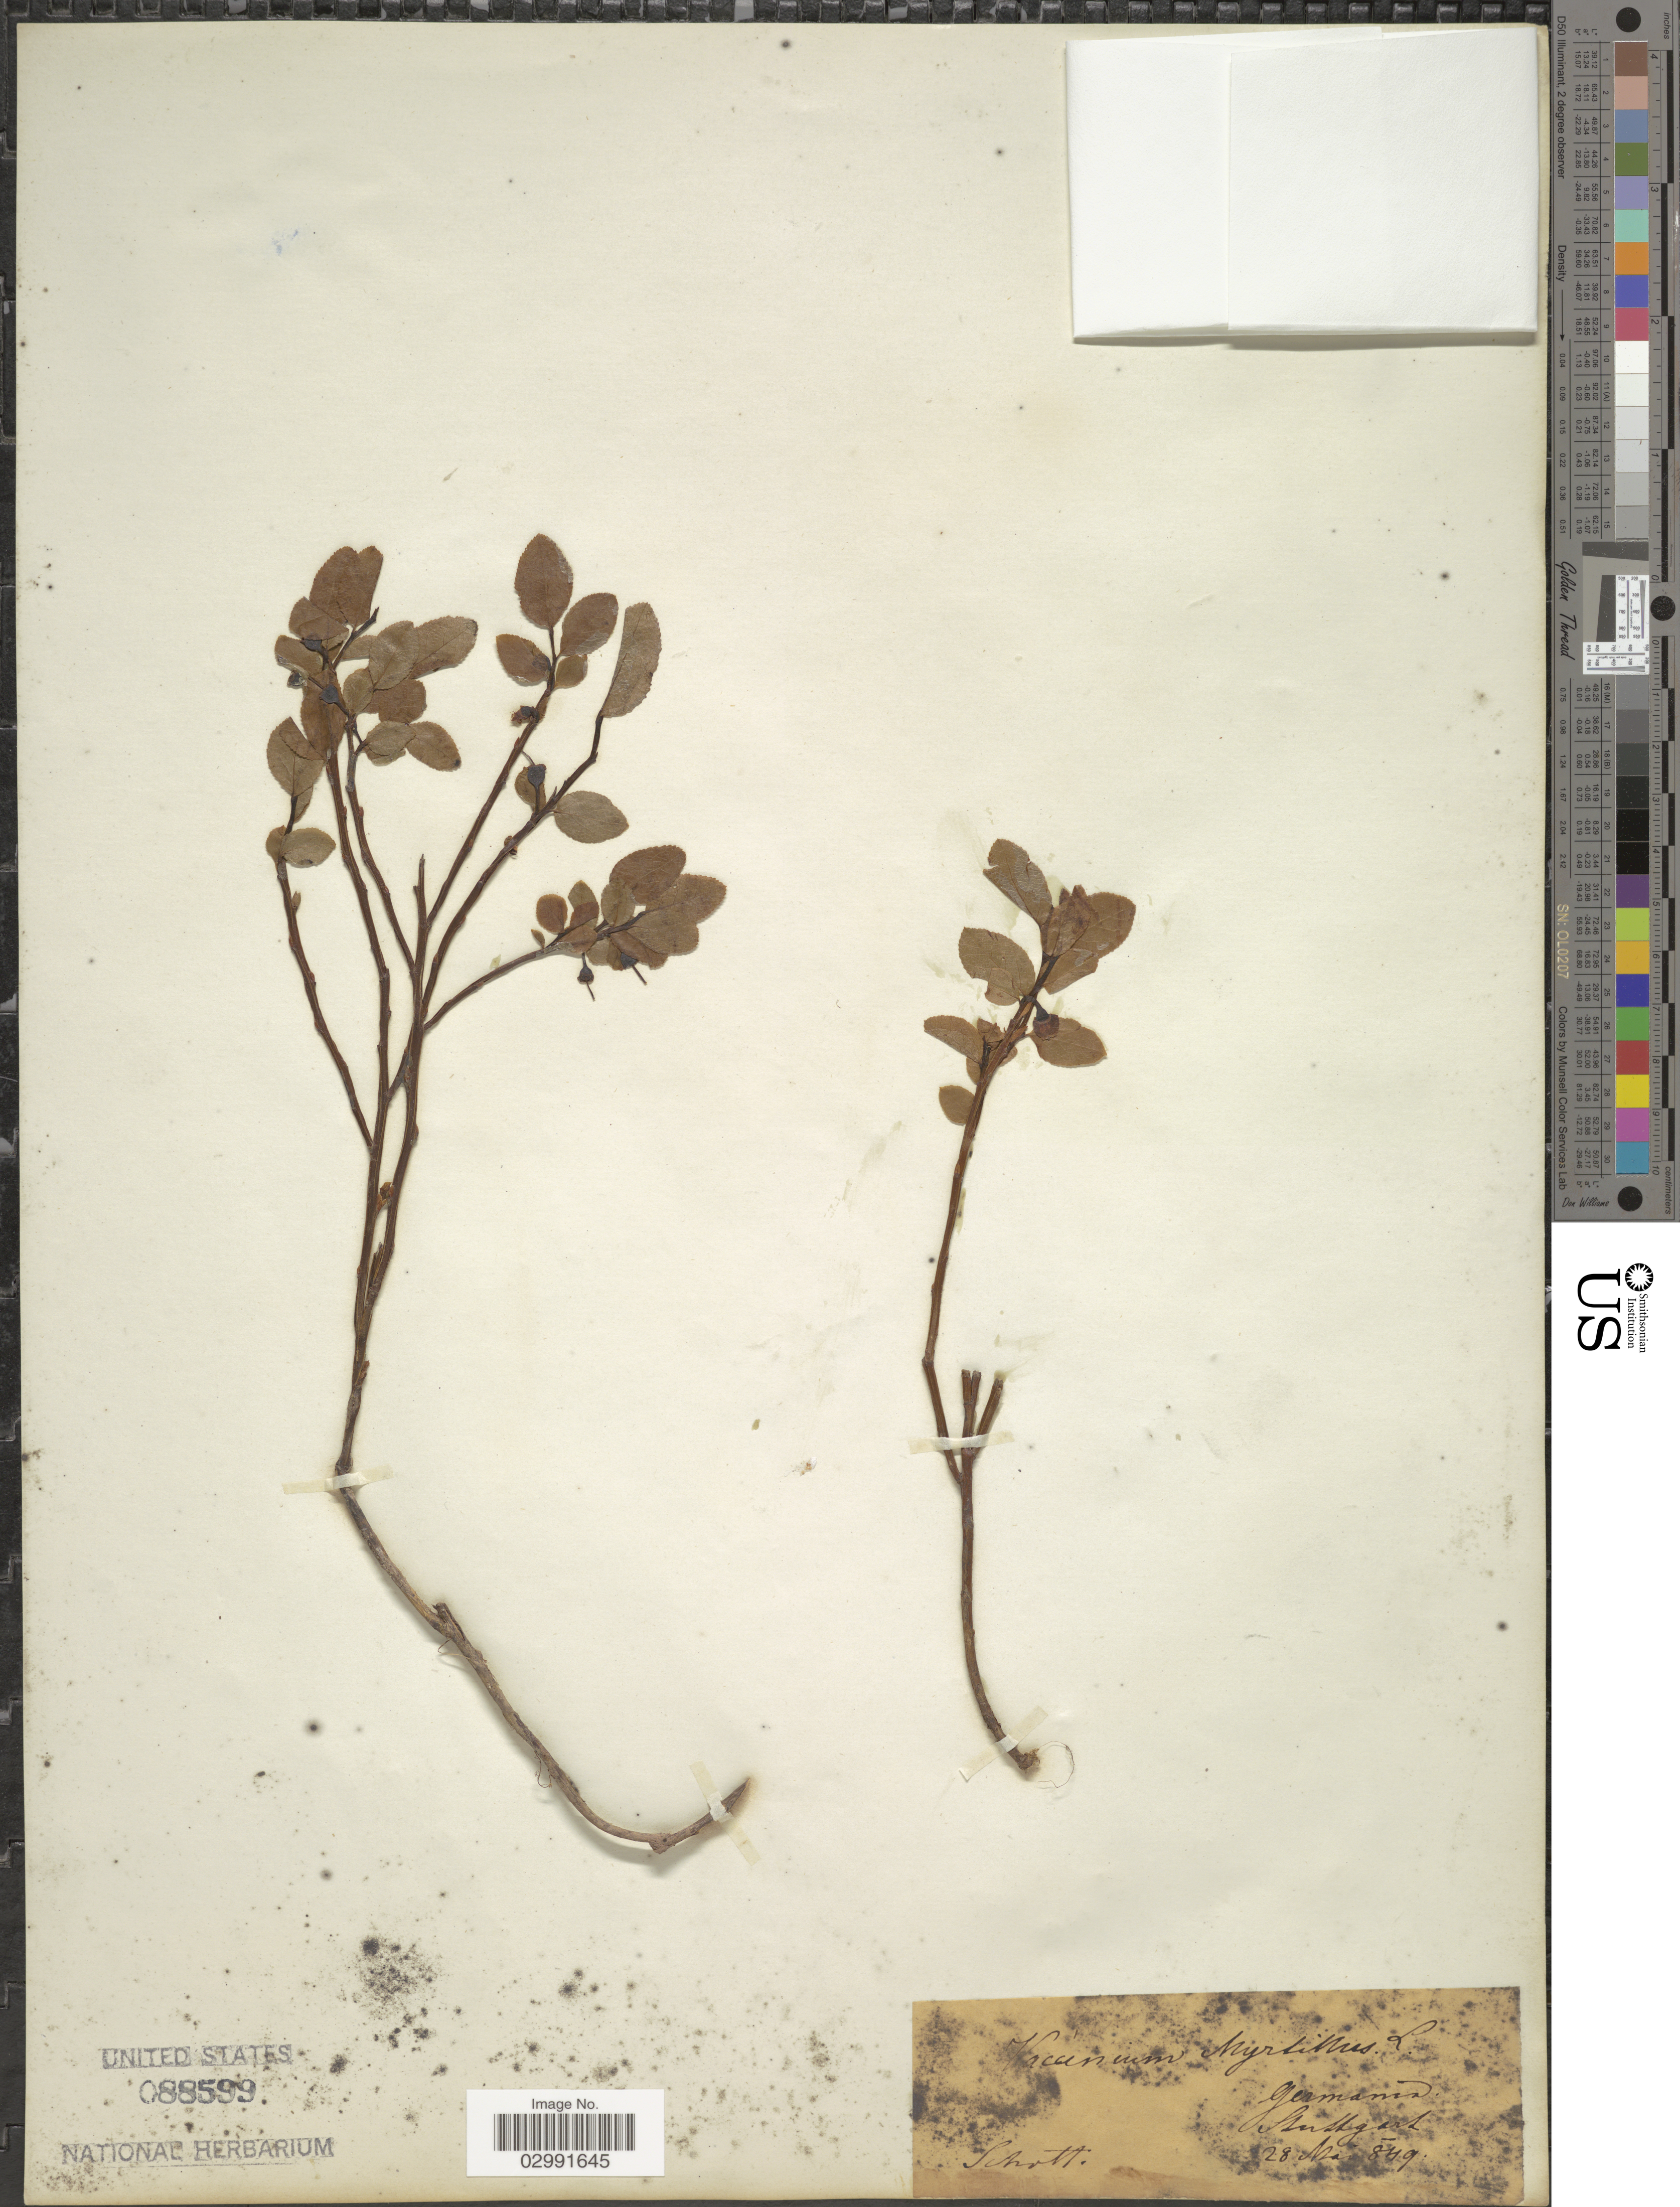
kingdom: Plantae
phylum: Tracheophyta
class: Magnoliopsida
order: Ericales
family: Ericaceae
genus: Vaccinium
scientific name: Vaccinium myrtillus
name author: L.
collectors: Stuttgardt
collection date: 1849-05-28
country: Germany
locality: Stuttgardt.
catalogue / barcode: US 88599